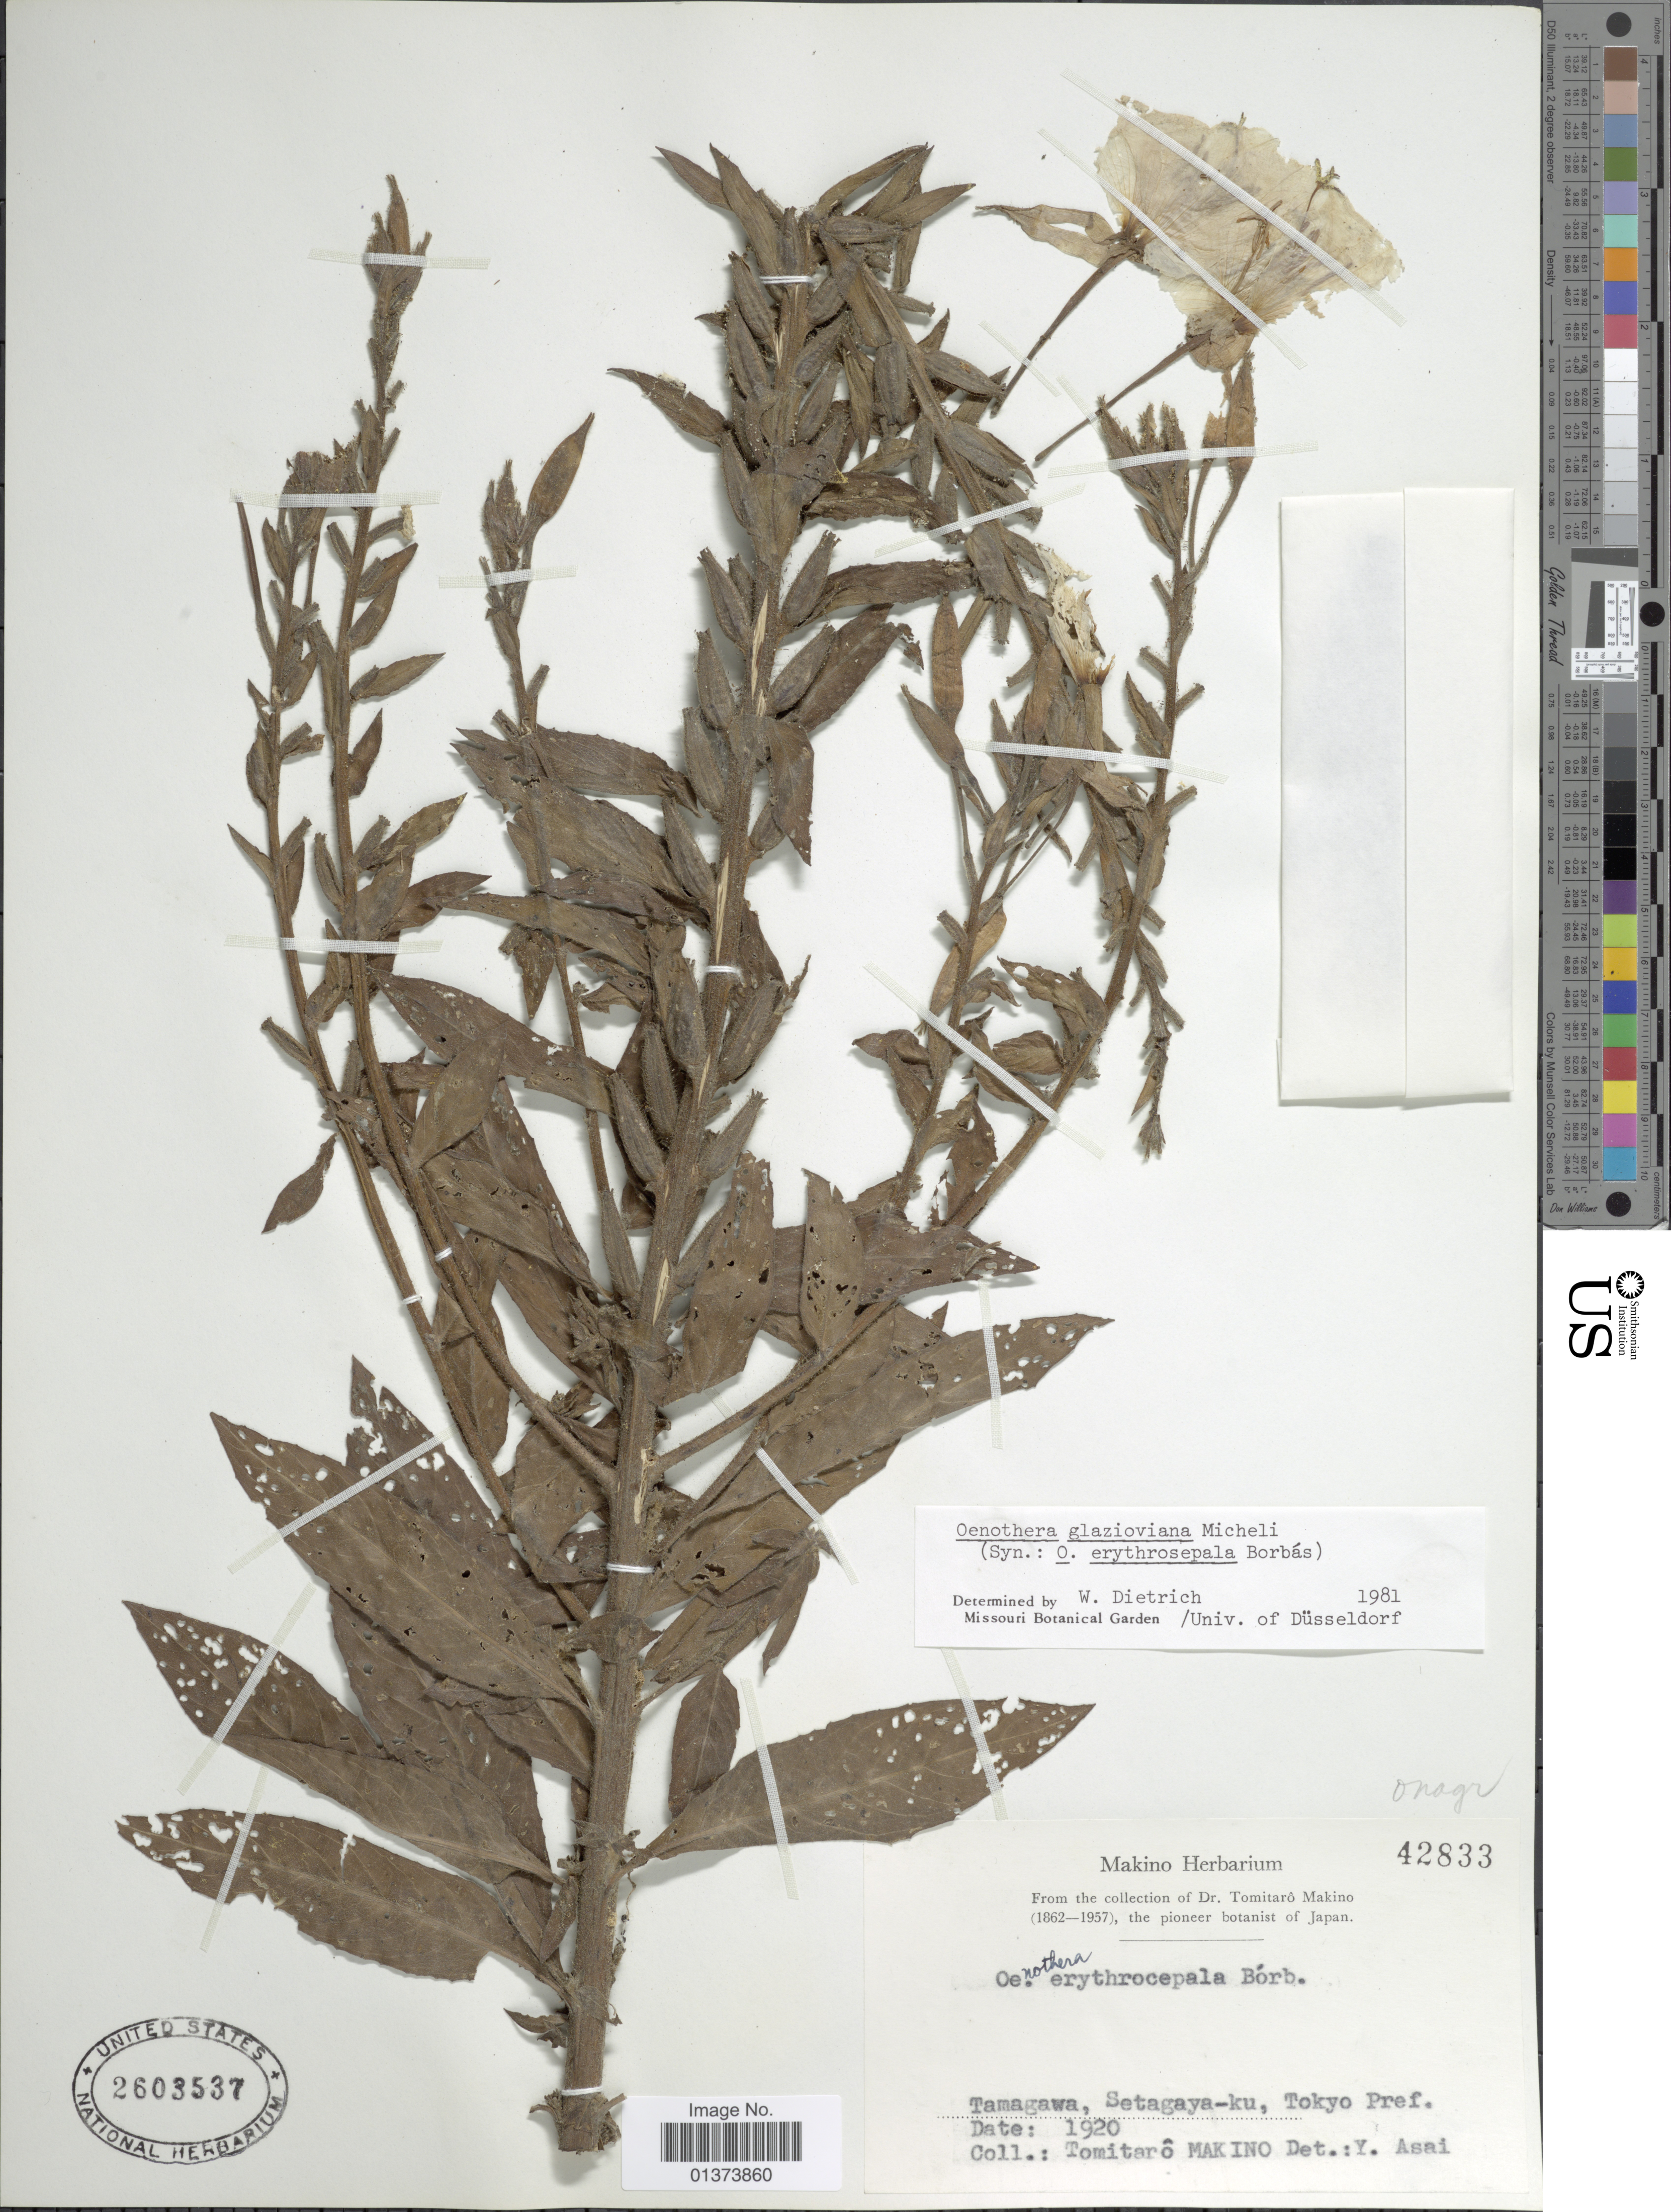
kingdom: Plantae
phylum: Tracheophyta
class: Magnoliopsida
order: Myrtales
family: Onagraceae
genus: Oenothera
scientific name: Oenothera glazioviana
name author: Micheli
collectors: T. Makino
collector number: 42833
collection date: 1920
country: Japan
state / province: Tokyo, Federal City of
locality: Tamagawa, Setagaya-ku, Tokyo Pref.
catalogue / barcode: US 2603537